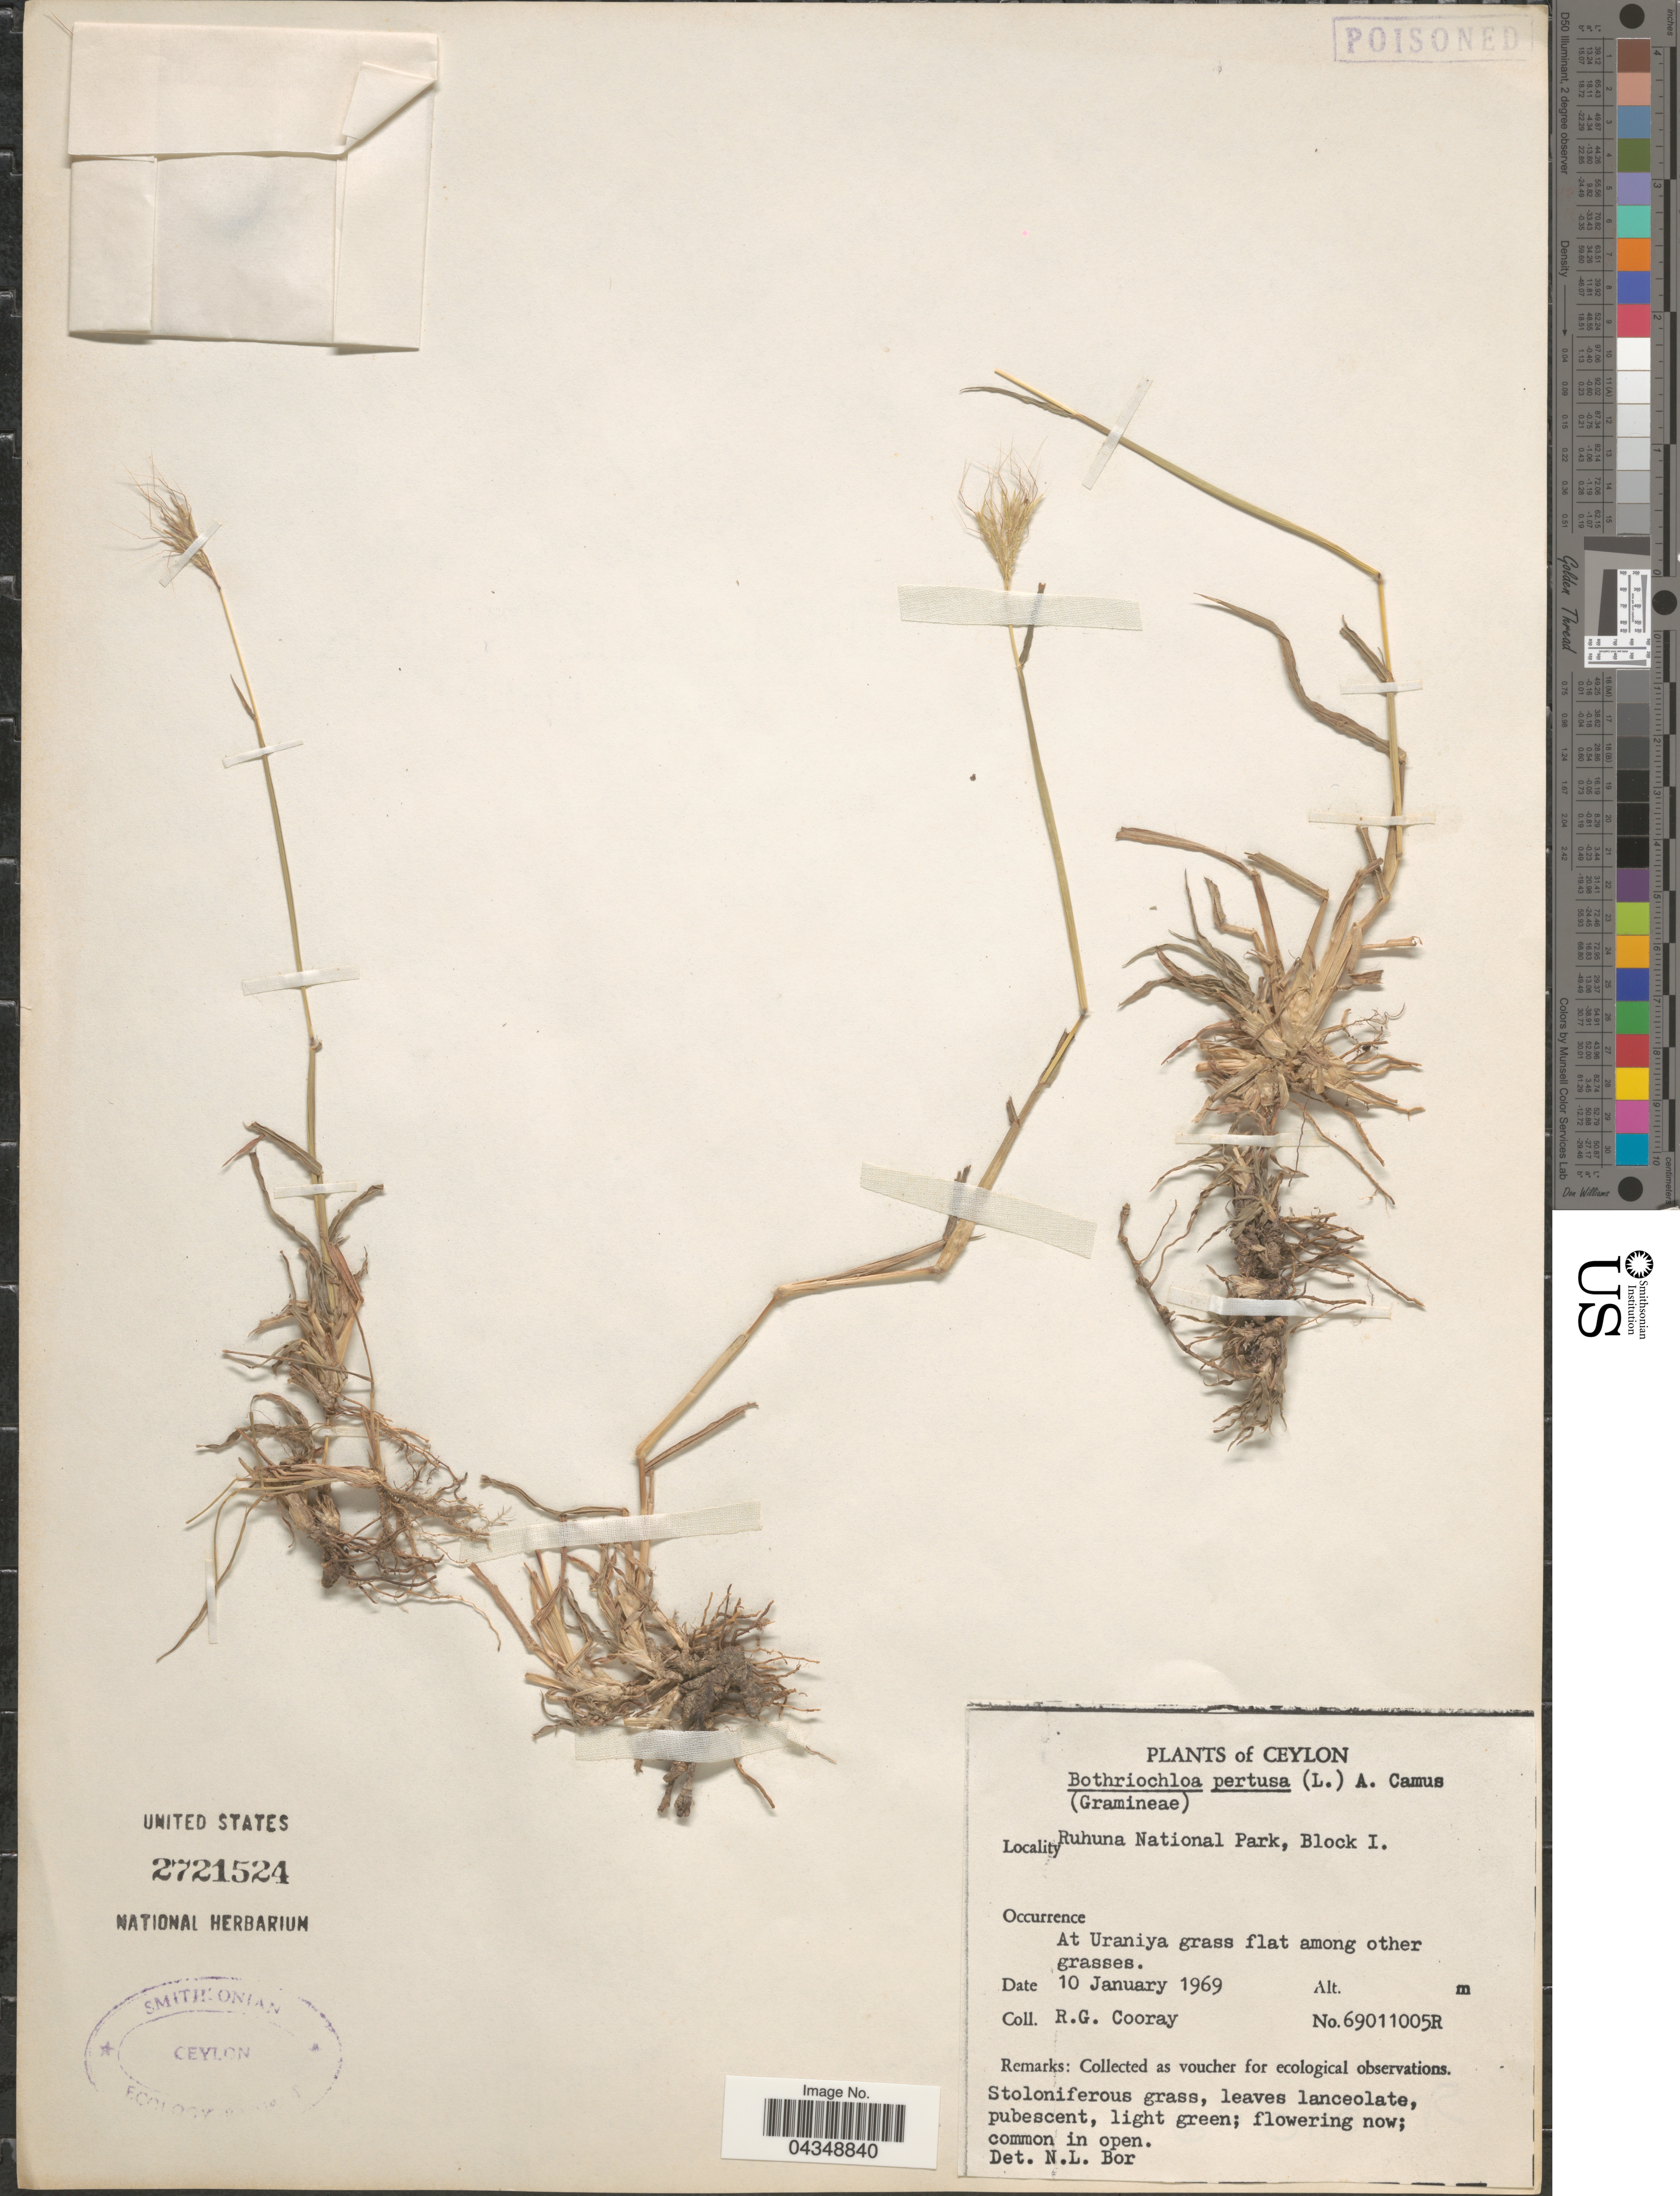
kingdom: Plantae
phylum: Tracheophyta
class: Liliopsida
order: Poales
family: Poaceae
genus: Bothriochloa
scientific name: Bothriochloa pertusa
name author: (L.) A. Camus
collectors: R. Cooray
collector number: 69011005R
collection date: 1969-01-10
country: Sri Lanka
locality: Ceylon. Ruhuna National Park, Block I. At Uraniya grass flat among other grasses.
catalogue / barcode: US 2721524